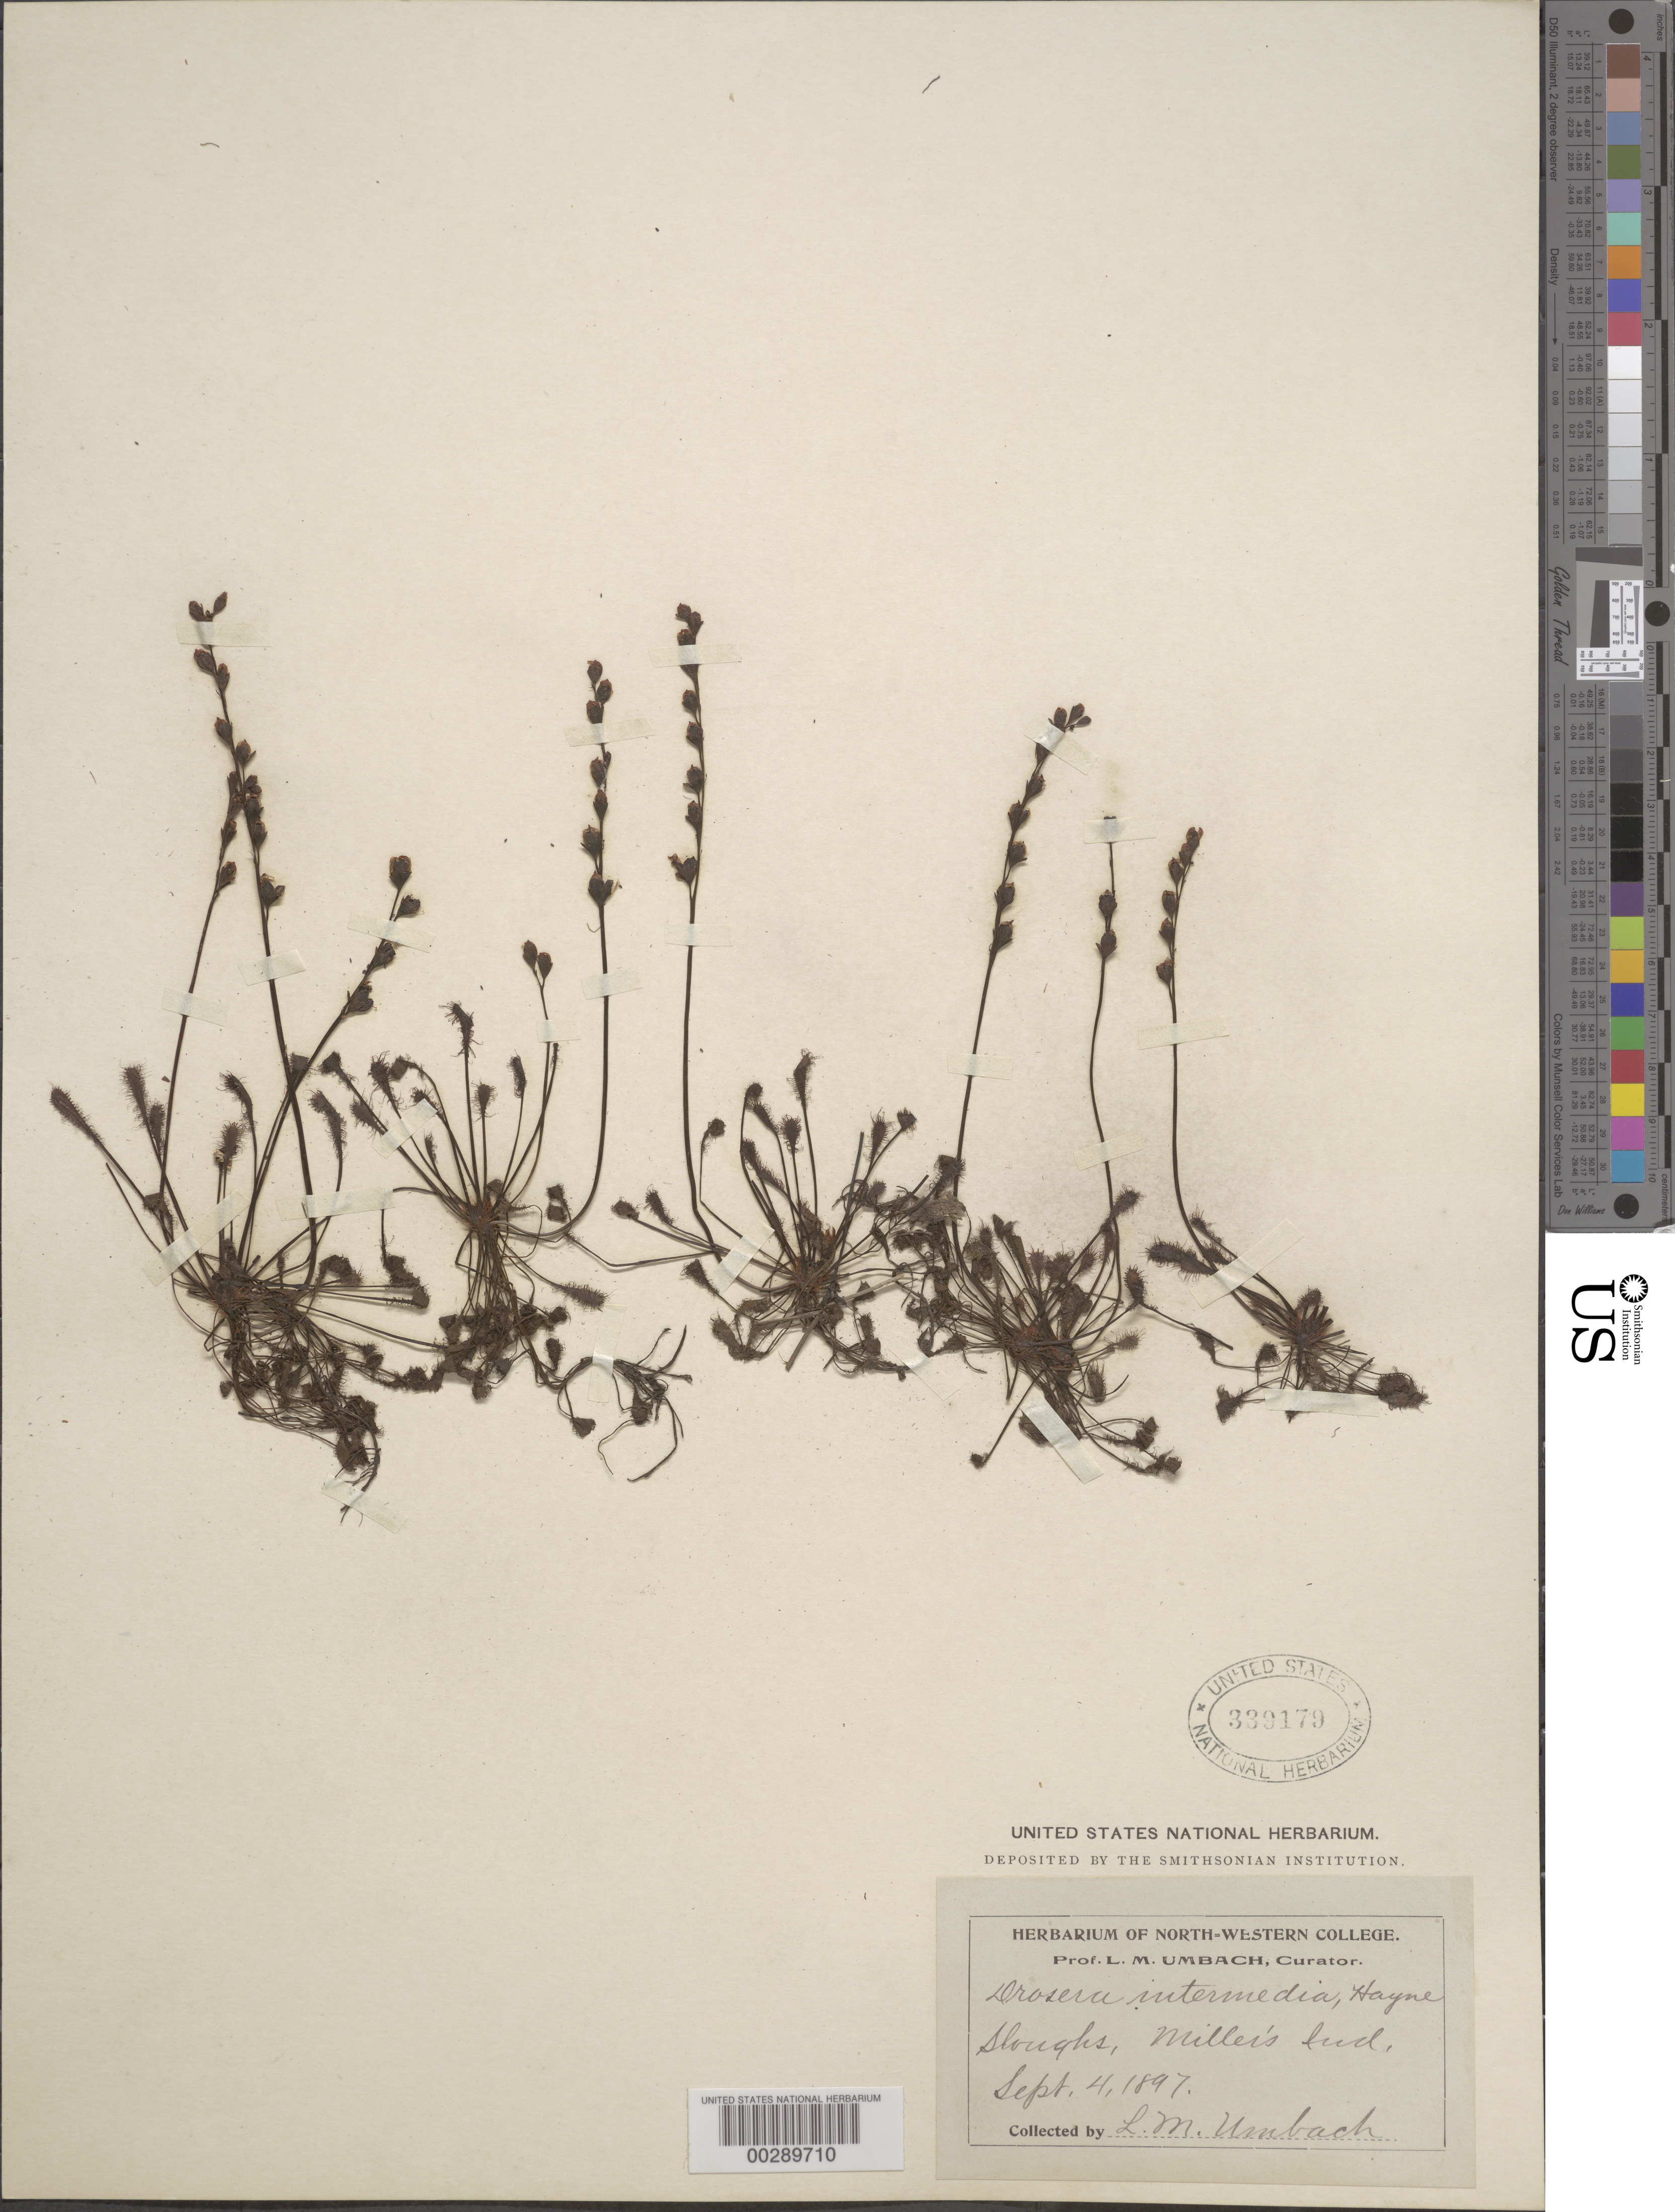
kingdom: Plantae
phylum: Tracheophyta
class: Magnoliopsida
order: Caryophyllales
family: Droseraceae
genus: Drosera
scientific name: Drosera intermedia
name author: Hayne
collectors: L. M. Umbach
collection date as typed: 14 Sep 1897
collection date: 1897-09-14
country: United States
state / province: Indiana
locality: Miller's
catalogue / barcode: US 339179